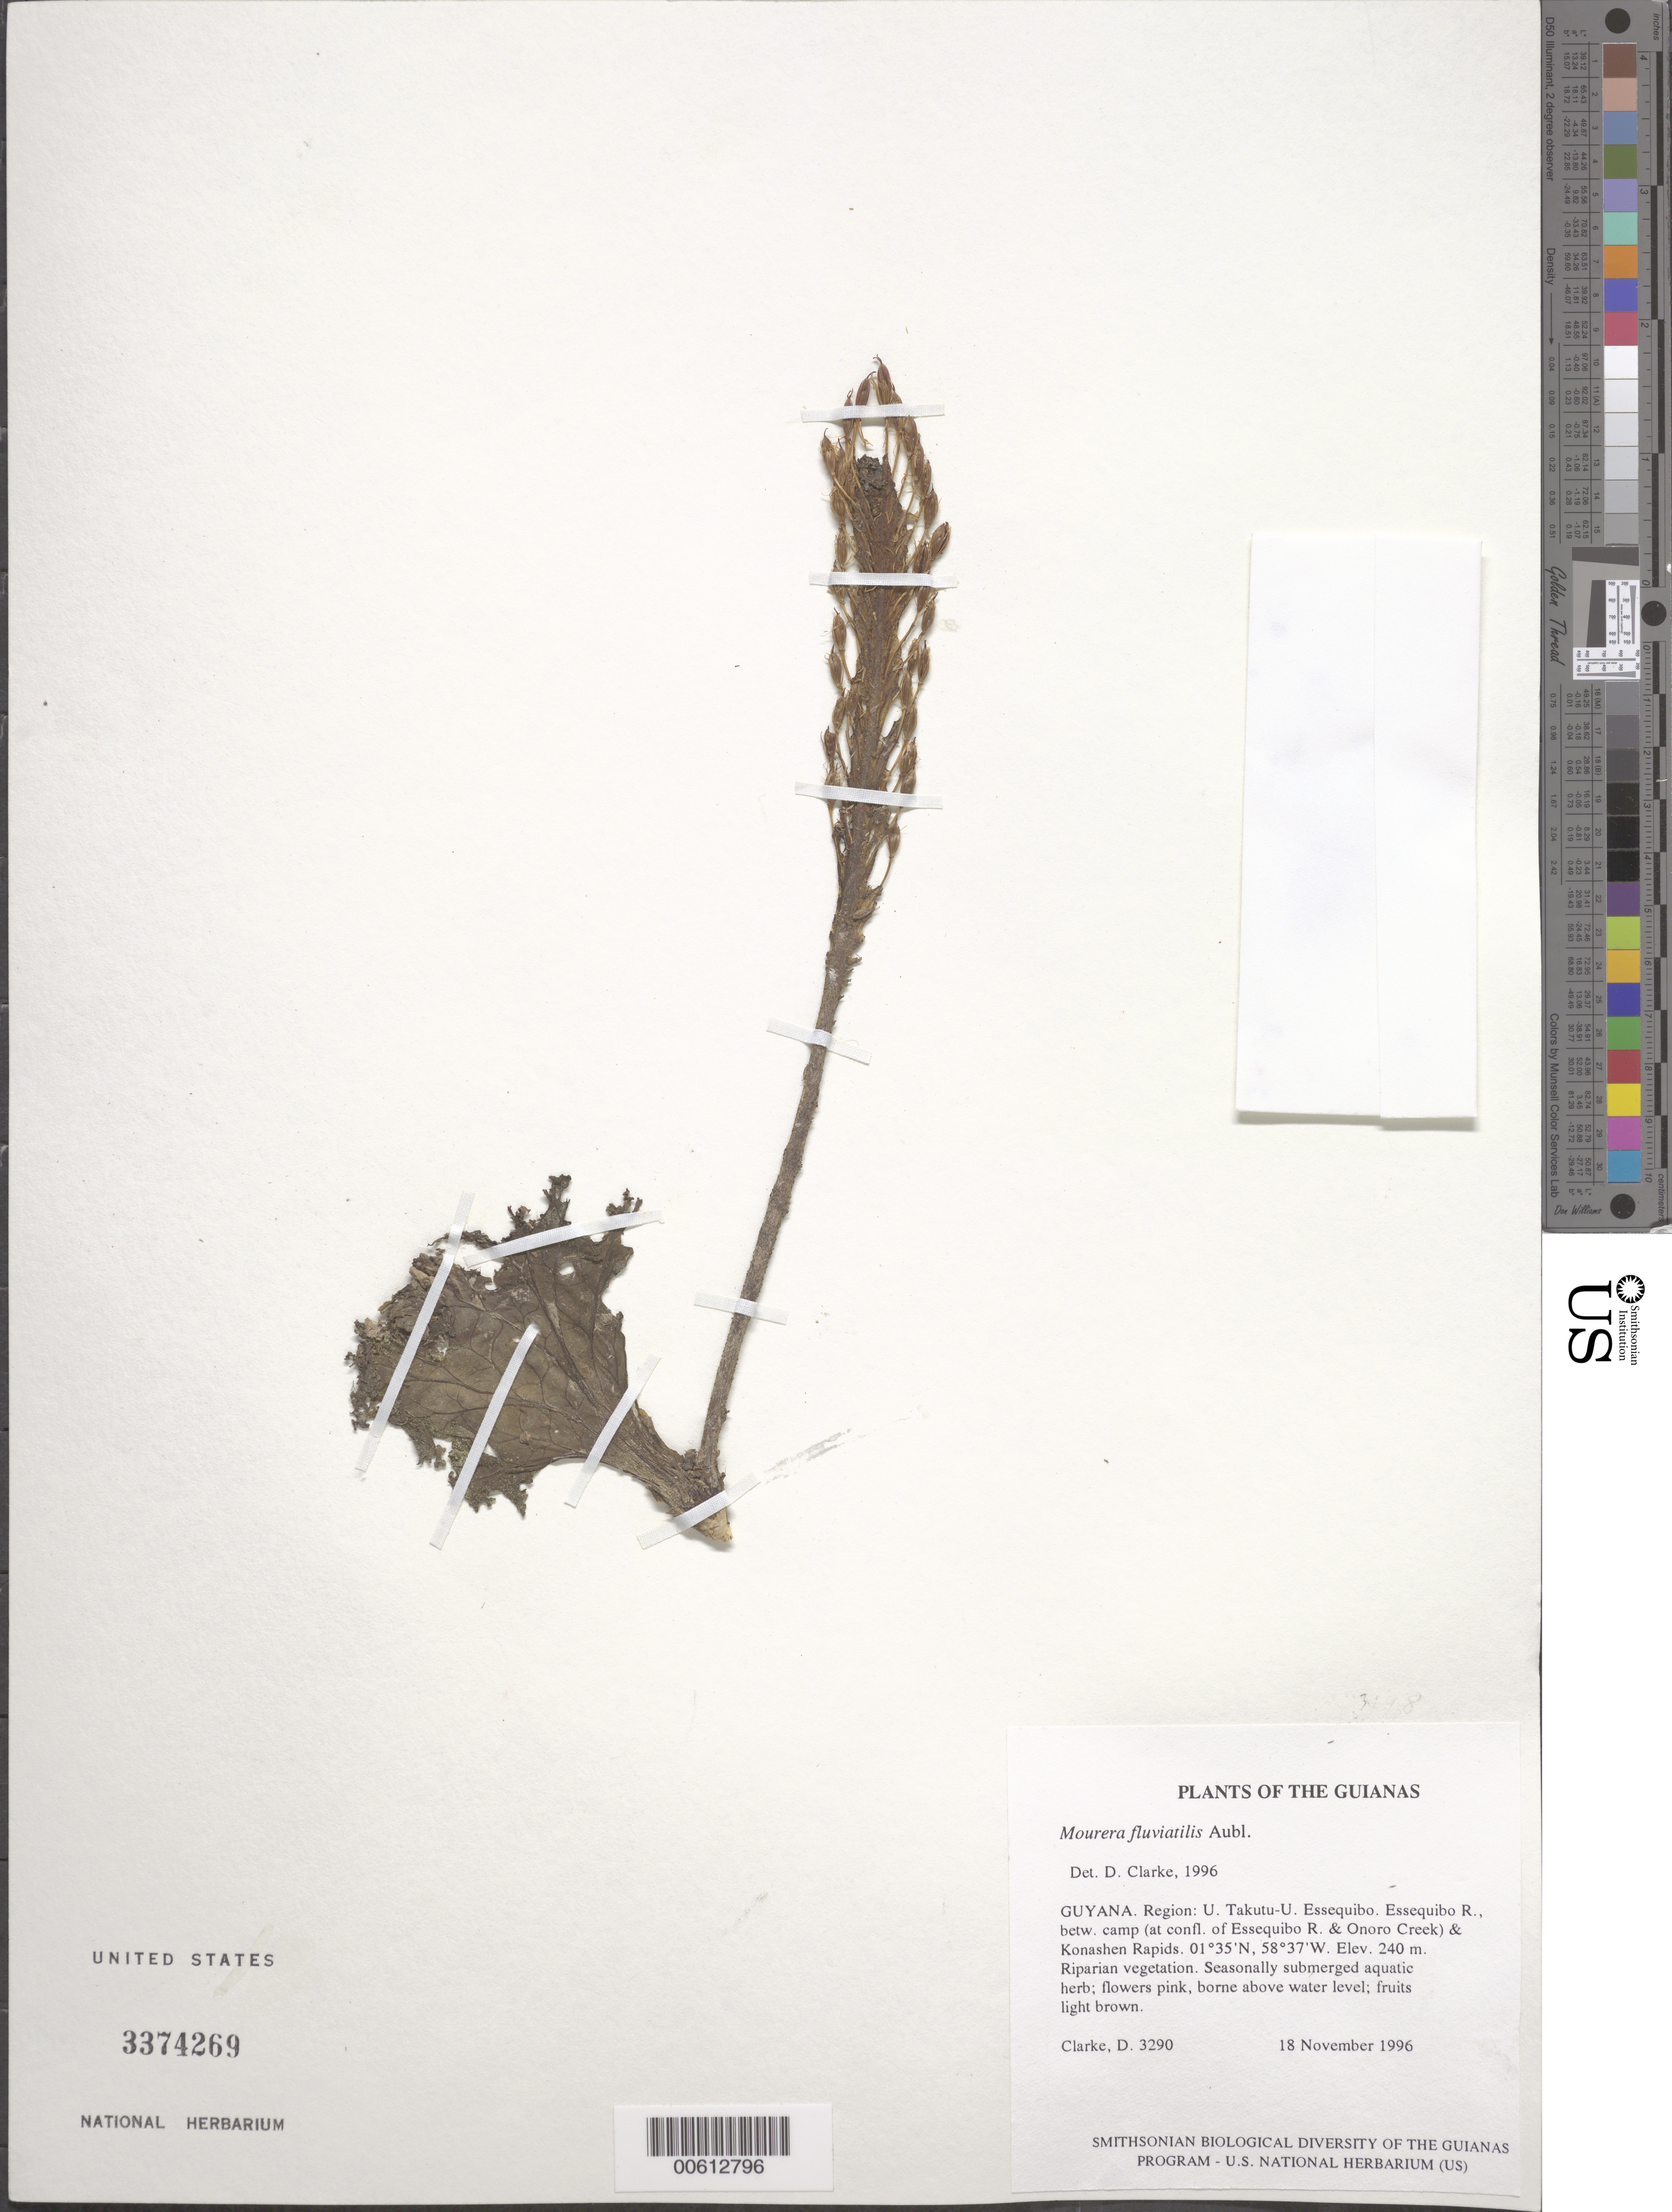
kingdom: Plantae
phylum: Tracheophyta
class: Magnoliopsida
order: Malpighiales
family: Podostemaceae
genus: Mourera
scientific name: Mourera fluviatilis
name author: Aubl.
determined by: Clarke, H. D., University of North Carolina (Asheville)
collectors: H. D. Clarke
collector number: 3290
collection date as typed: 18 November 1996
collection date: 1996-11-18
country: Guyana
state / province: U. Takutu-U. Essequibo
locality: Essequibo R., betw. camp (at confl. of Essequibo R. & Onoro Creek) & Konashen Rapids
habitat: Riparian vegetation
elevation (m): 240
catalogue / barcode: US 3374269